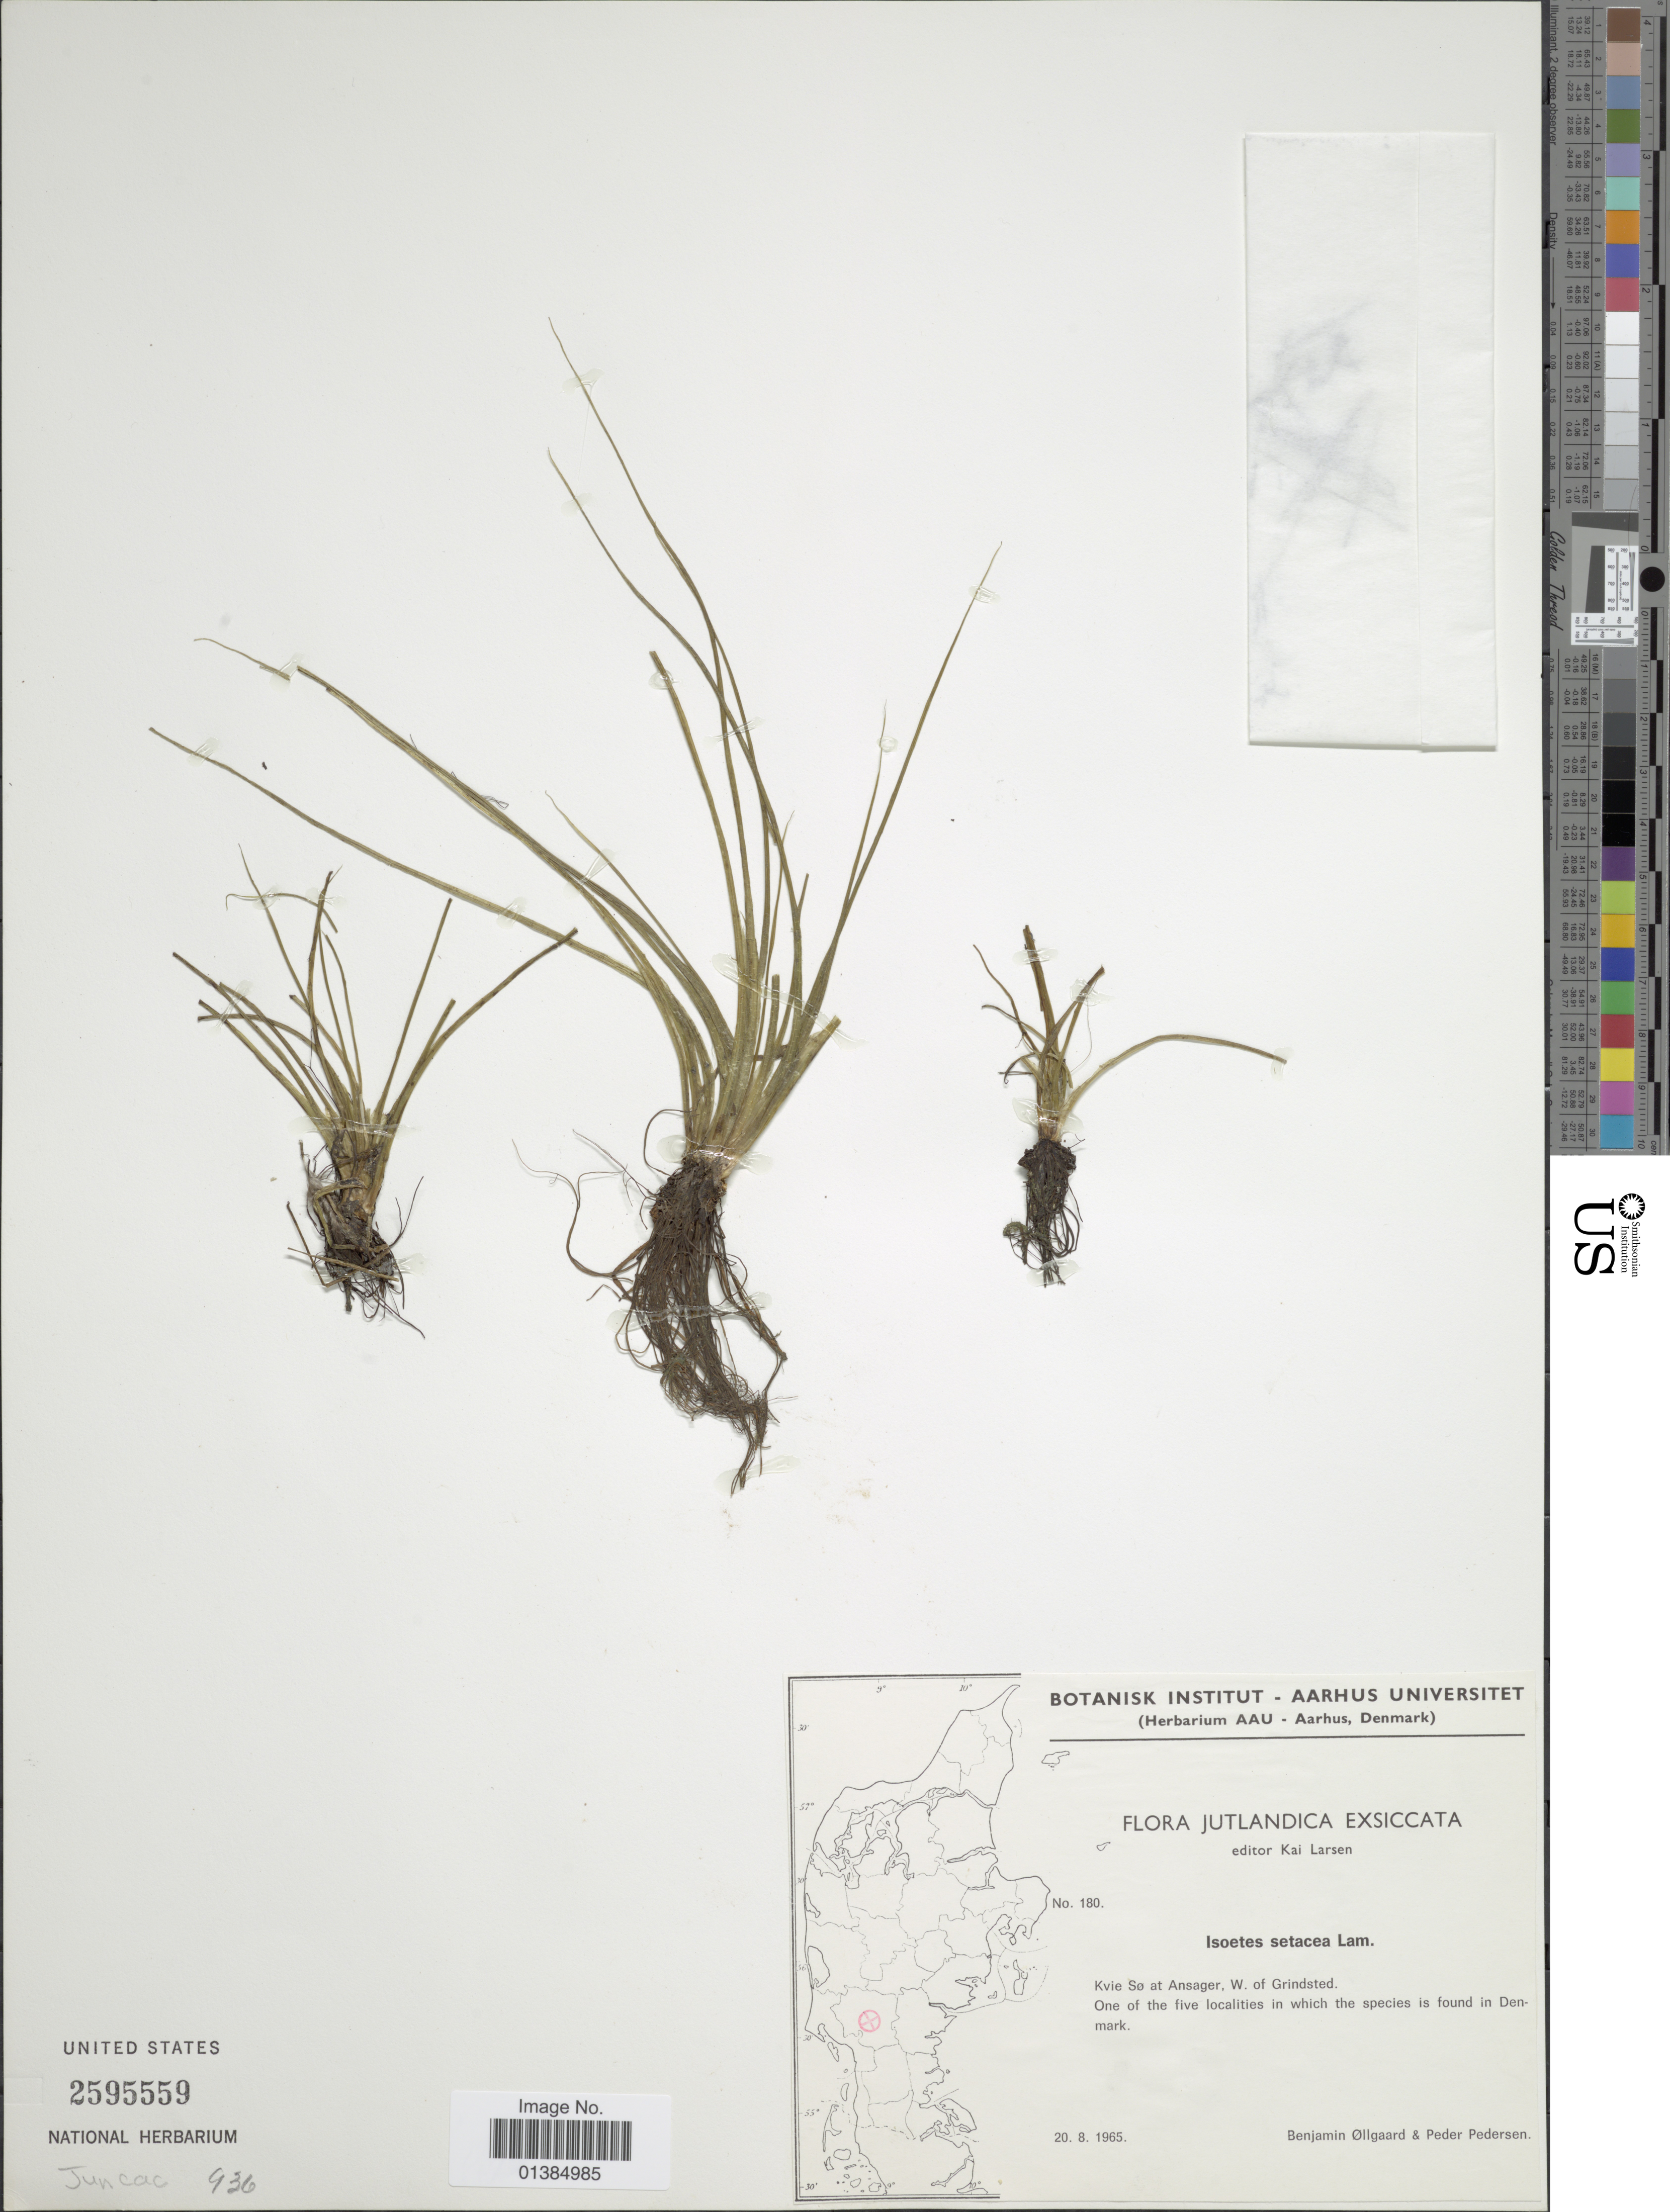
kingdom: Plantae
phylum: Tracheophyta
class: Lycopodiopsida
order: Isoetales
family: Isoetaceae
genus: Isoetes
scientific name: Isoetes tenuissima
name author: Mart.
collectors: B. Øllgaard & P. Pedersen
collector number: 180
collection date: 1965-08-20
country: Denmark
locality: Jutlandica. Kvie Sø at Ansager, W. of Grindsted.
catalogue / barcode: US 2595559